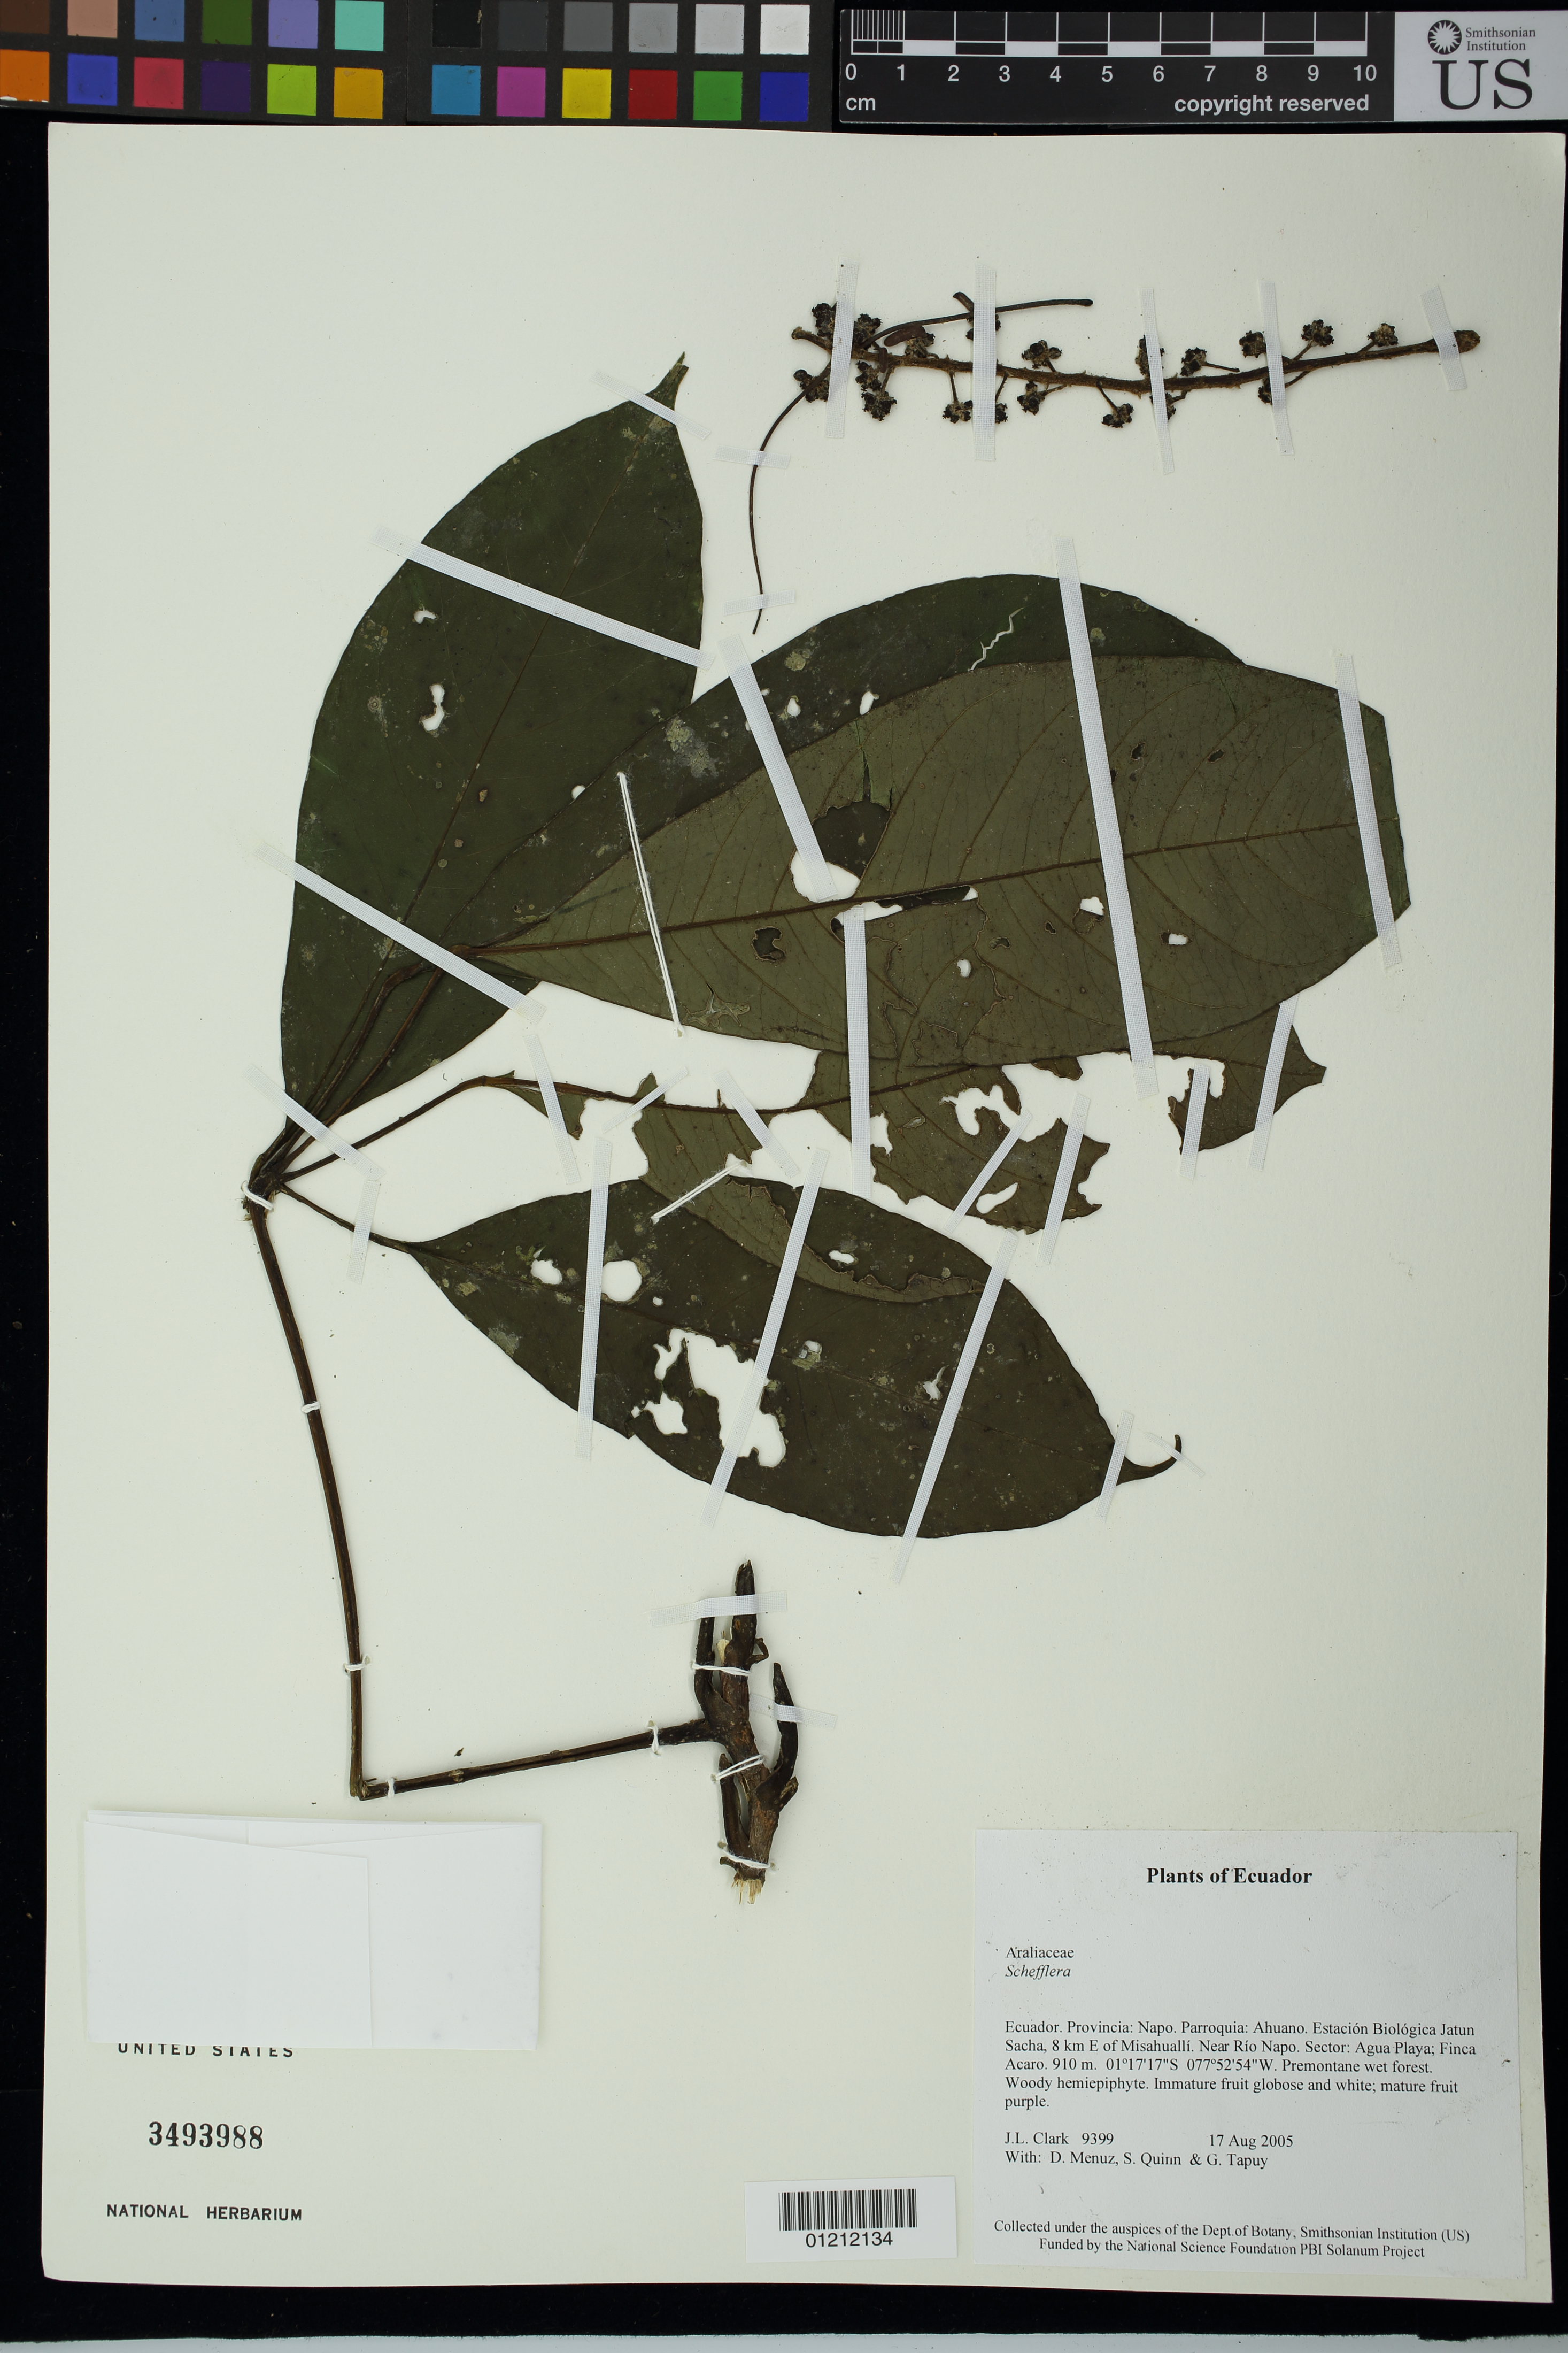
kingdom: Plantae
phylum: Tracheophyta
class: Magnoliopsida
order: Apiales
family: Araliaceae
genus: Schefflera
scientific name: Schefflera sp.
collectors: J. L. Clark, D. Menuz, S. Quinn & G. Tapuy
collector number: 9399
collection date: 2005-08-17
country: Ecuador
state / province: Napo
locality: Provincia: Napo. Parroquia: Ahuano. Estación Biológica Jatun Sacha, 8 km E of Misahuallí. Near Río Napo. Sector: Aqua Playa; Finca Acaro.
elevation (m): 910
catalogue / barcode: US 3493988